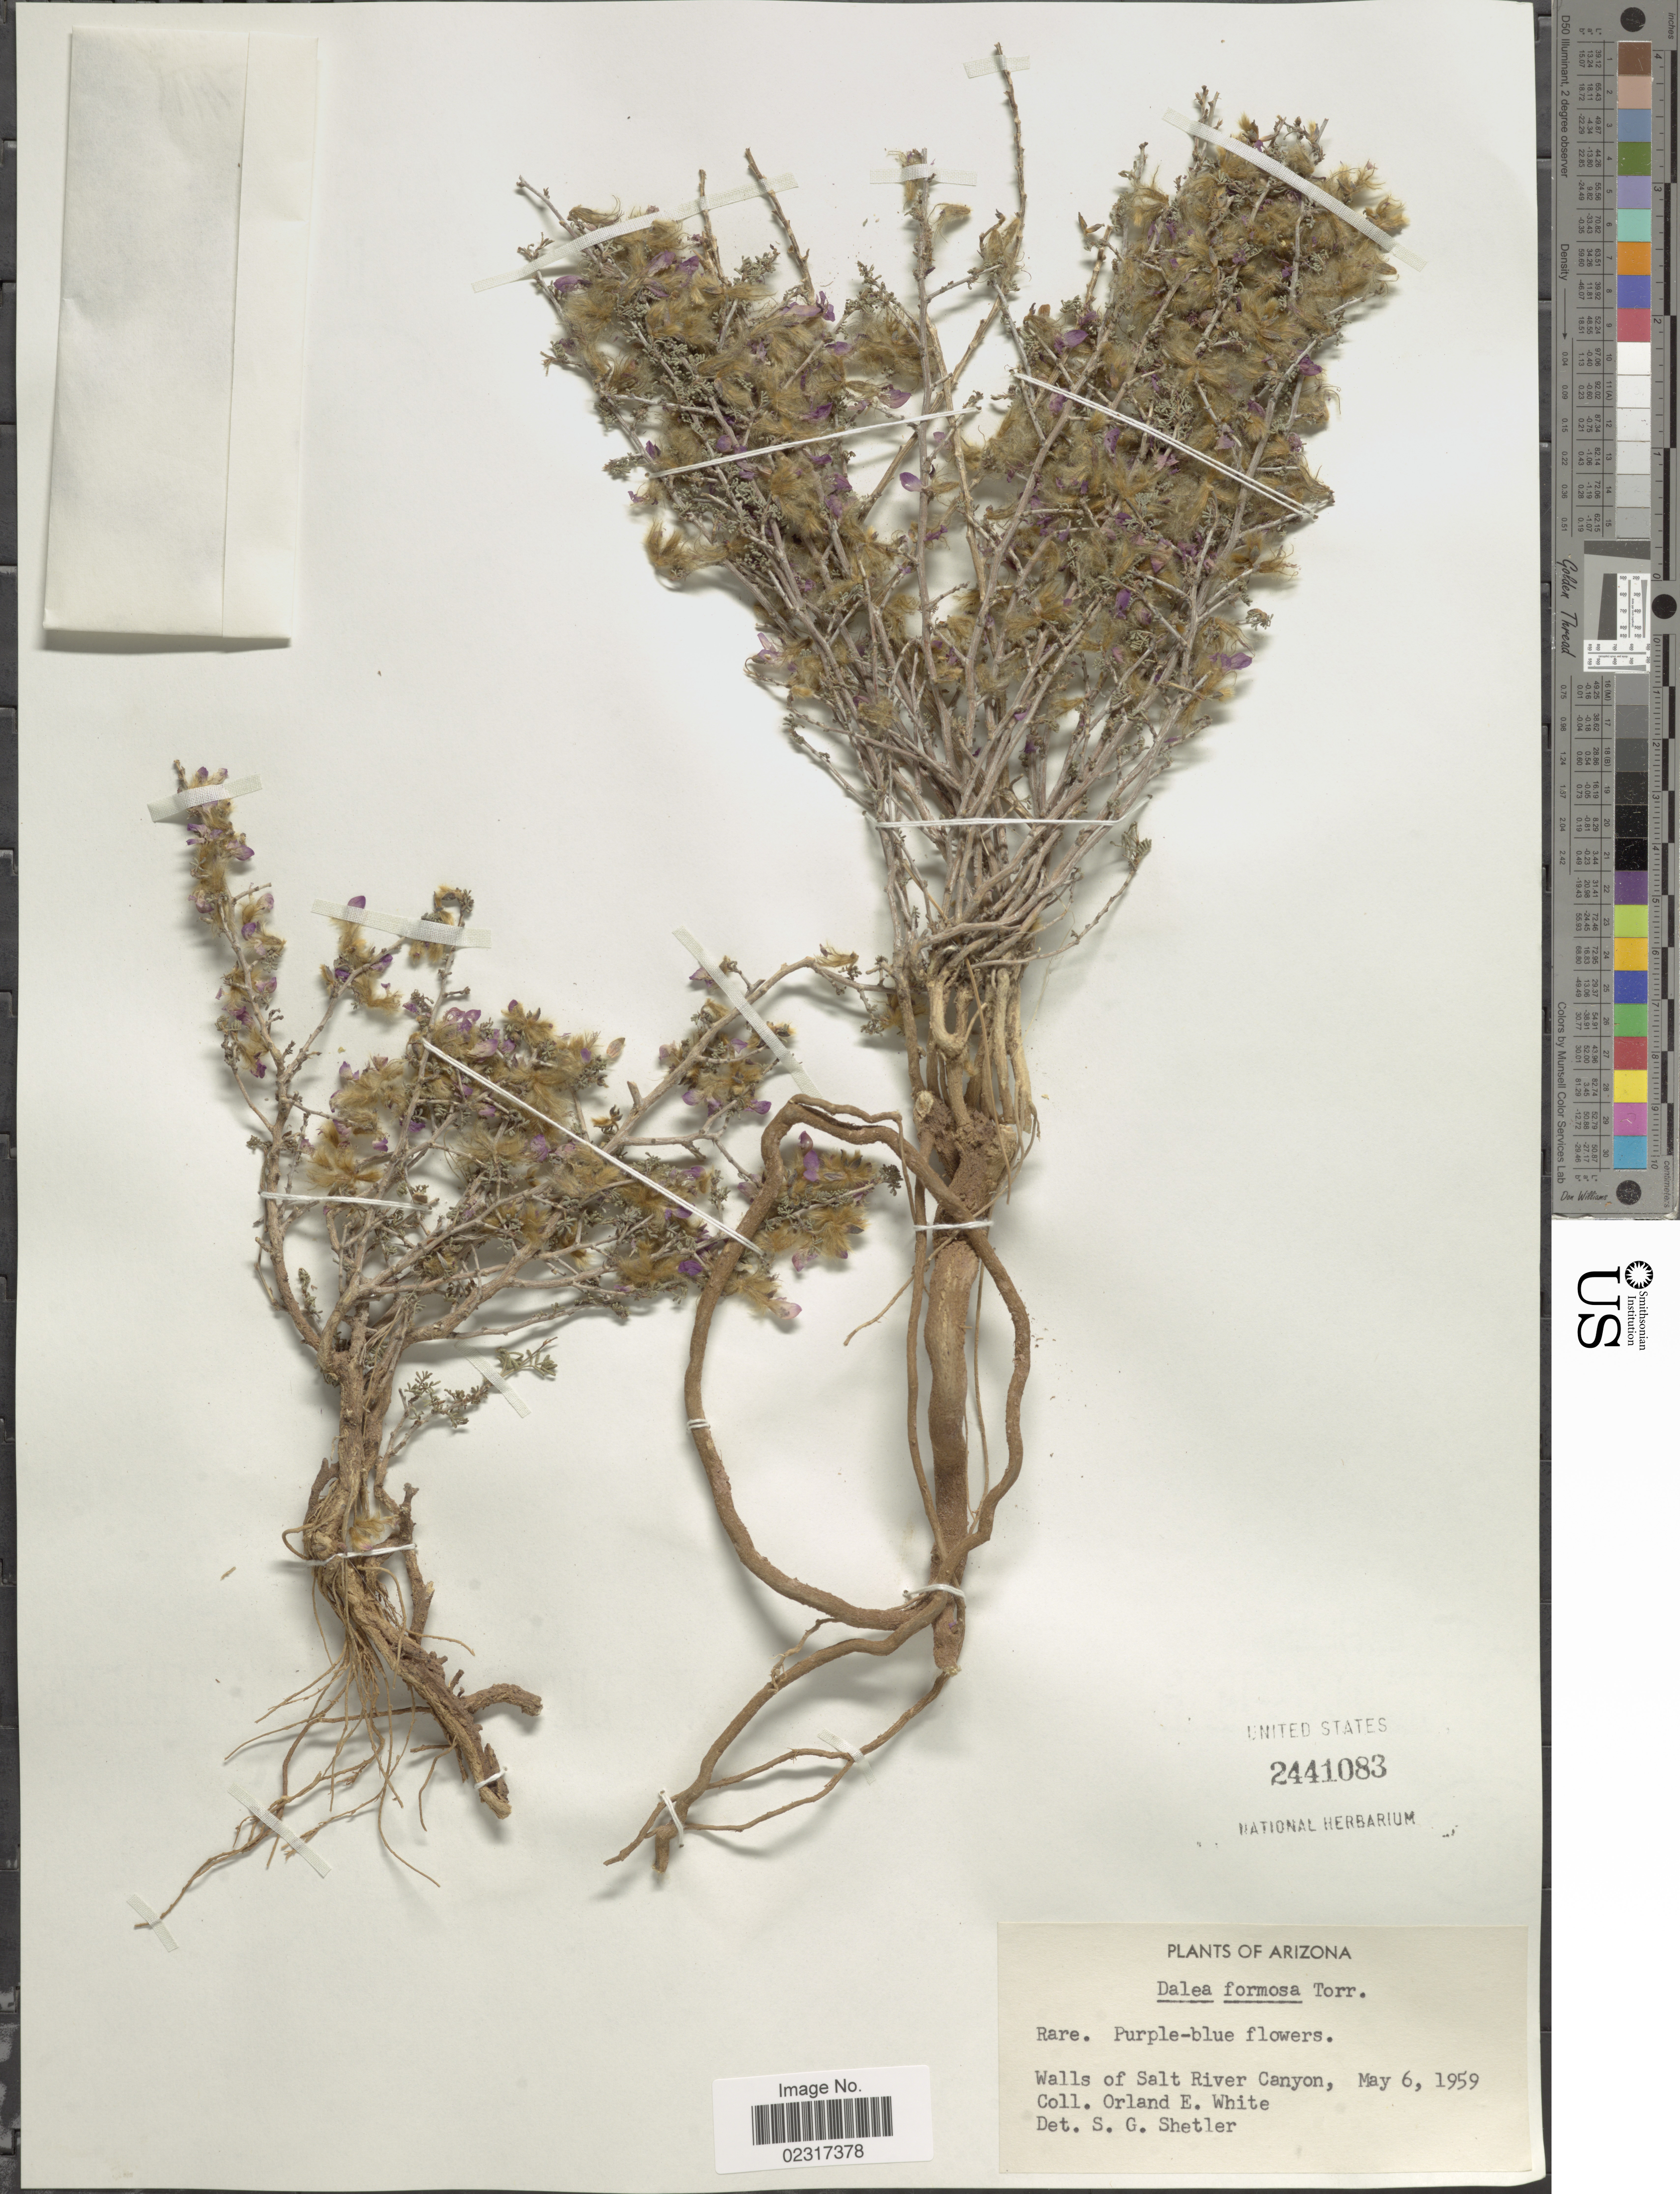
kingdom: Plantae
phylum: Tracheophyta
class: Magnoliopsida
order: Fabales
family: Fabaceae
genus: Dalea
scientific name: Dalea formosa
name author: Torr.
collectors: O. E. White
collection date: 1959-05-06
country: United States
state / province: Arizona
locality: Walls of Salt River Canyon.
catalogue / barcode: US 2441083